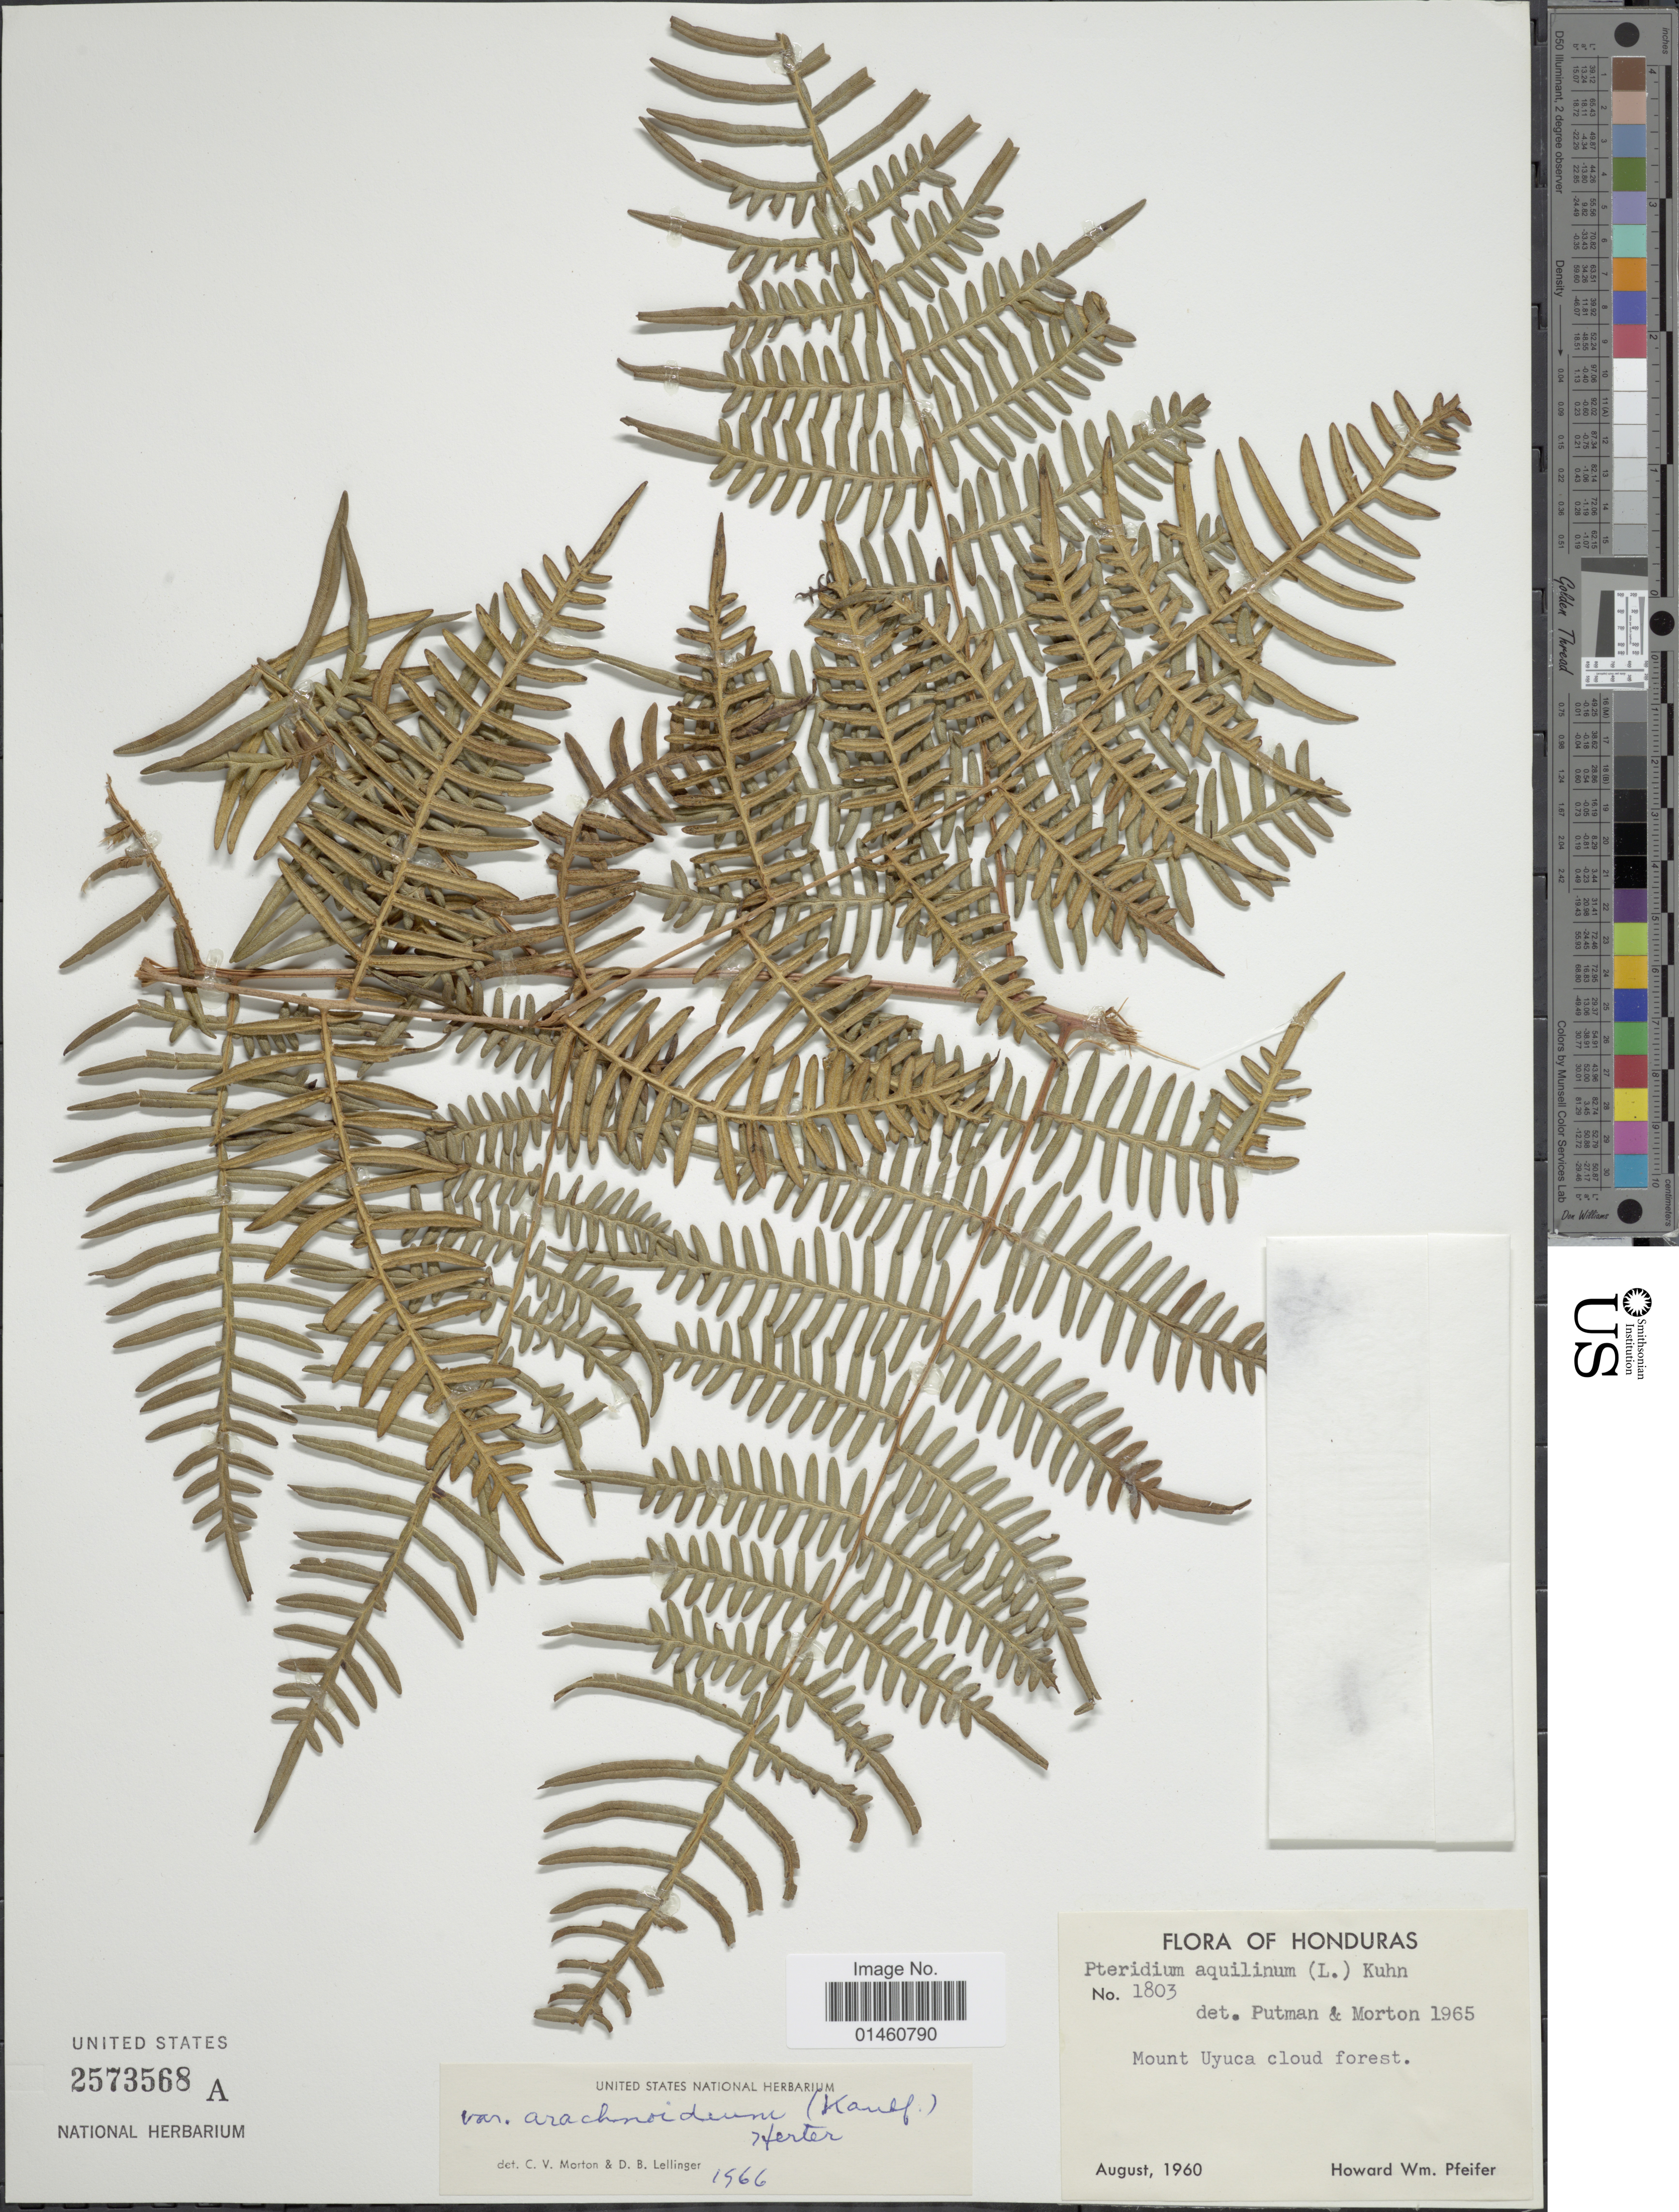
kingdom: Plantae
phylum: Tracheophyta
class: Polypodiopsida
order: Polypodiales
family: Dennstaedtiaceae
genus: Pteridium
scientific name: Pteridium aquilinum var. arachnoideum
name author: (Kaulf.) Herter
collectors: H. W. Pfeifer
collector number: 1803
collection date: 1960-08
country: Honduras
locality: Mount Uyuca cloud forest.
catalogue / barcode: US 2573568A